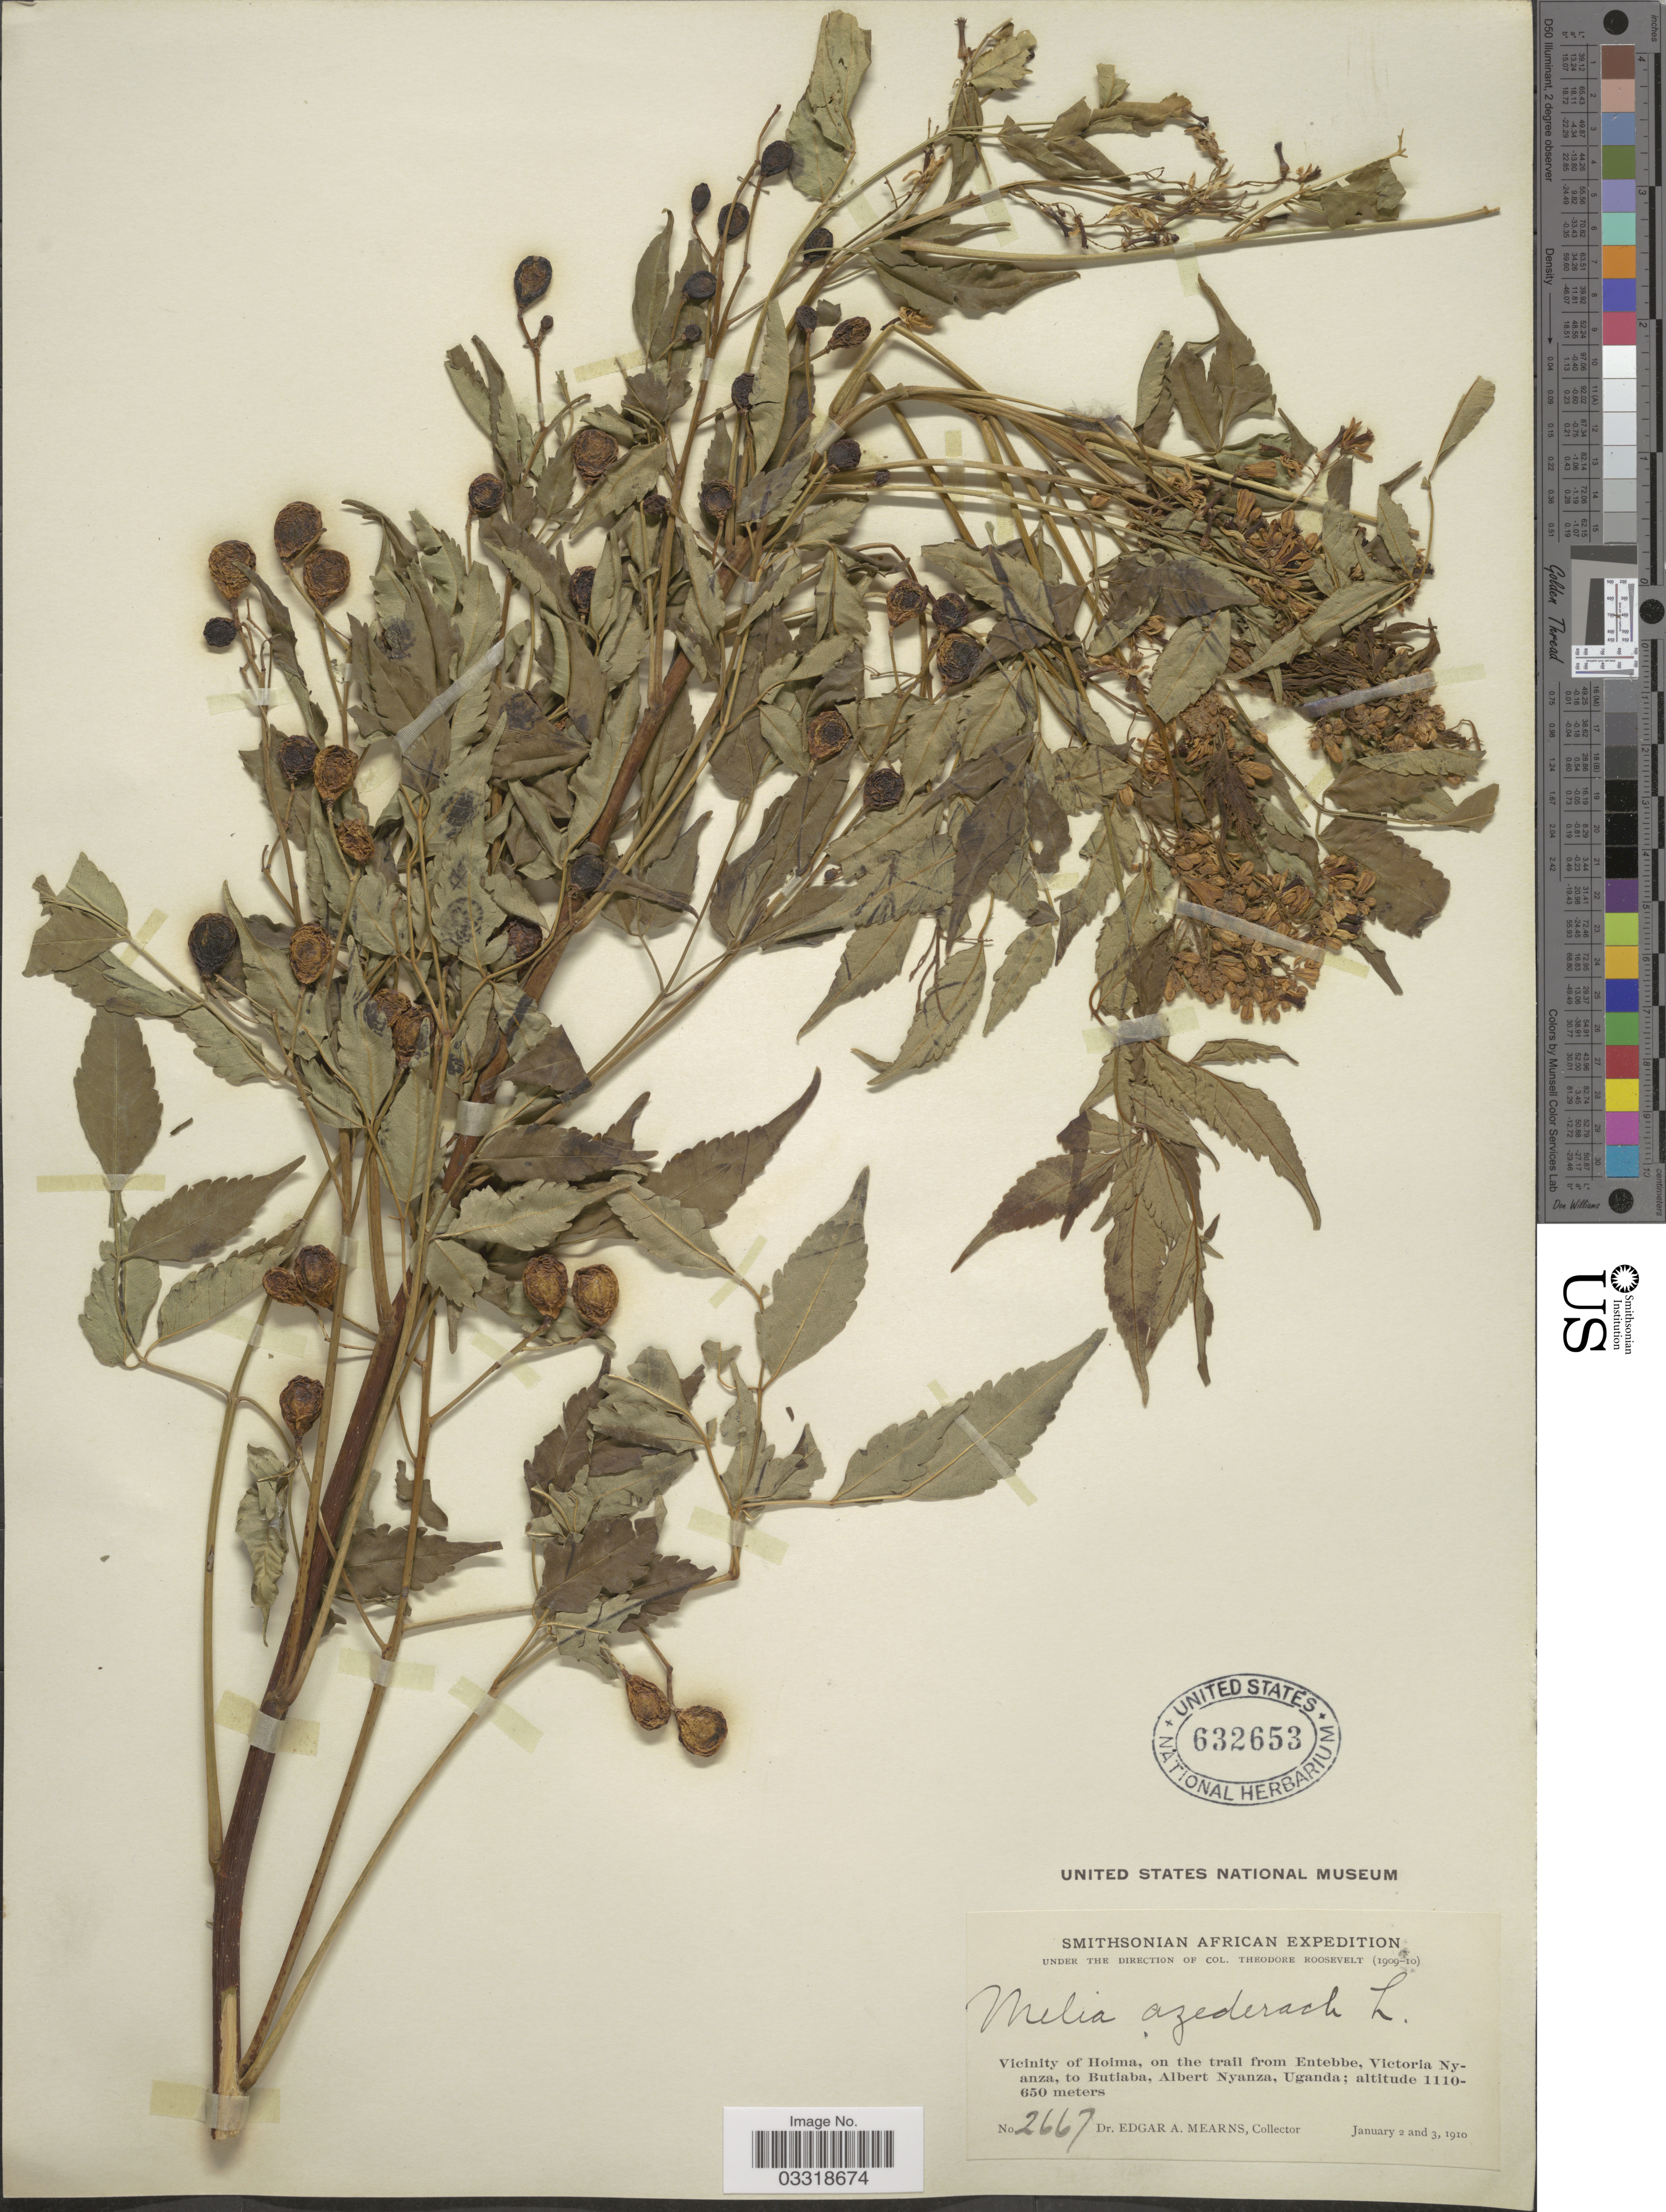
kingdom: Plantae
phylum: Tracheophyta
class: Magnoliopsida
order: Sapindales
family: Meliaceae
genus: Melia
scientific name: Melia azedarach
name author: L.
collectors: E. A. Mearns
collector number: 2667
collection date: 1910-01-02/1910-01-03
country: Uganda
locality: Vicinity of Hoima, on the trail from Entebbe, Victoria Nyanza, to Butiaba, Albert Nyanza.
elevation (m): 650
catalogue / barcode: US 632653